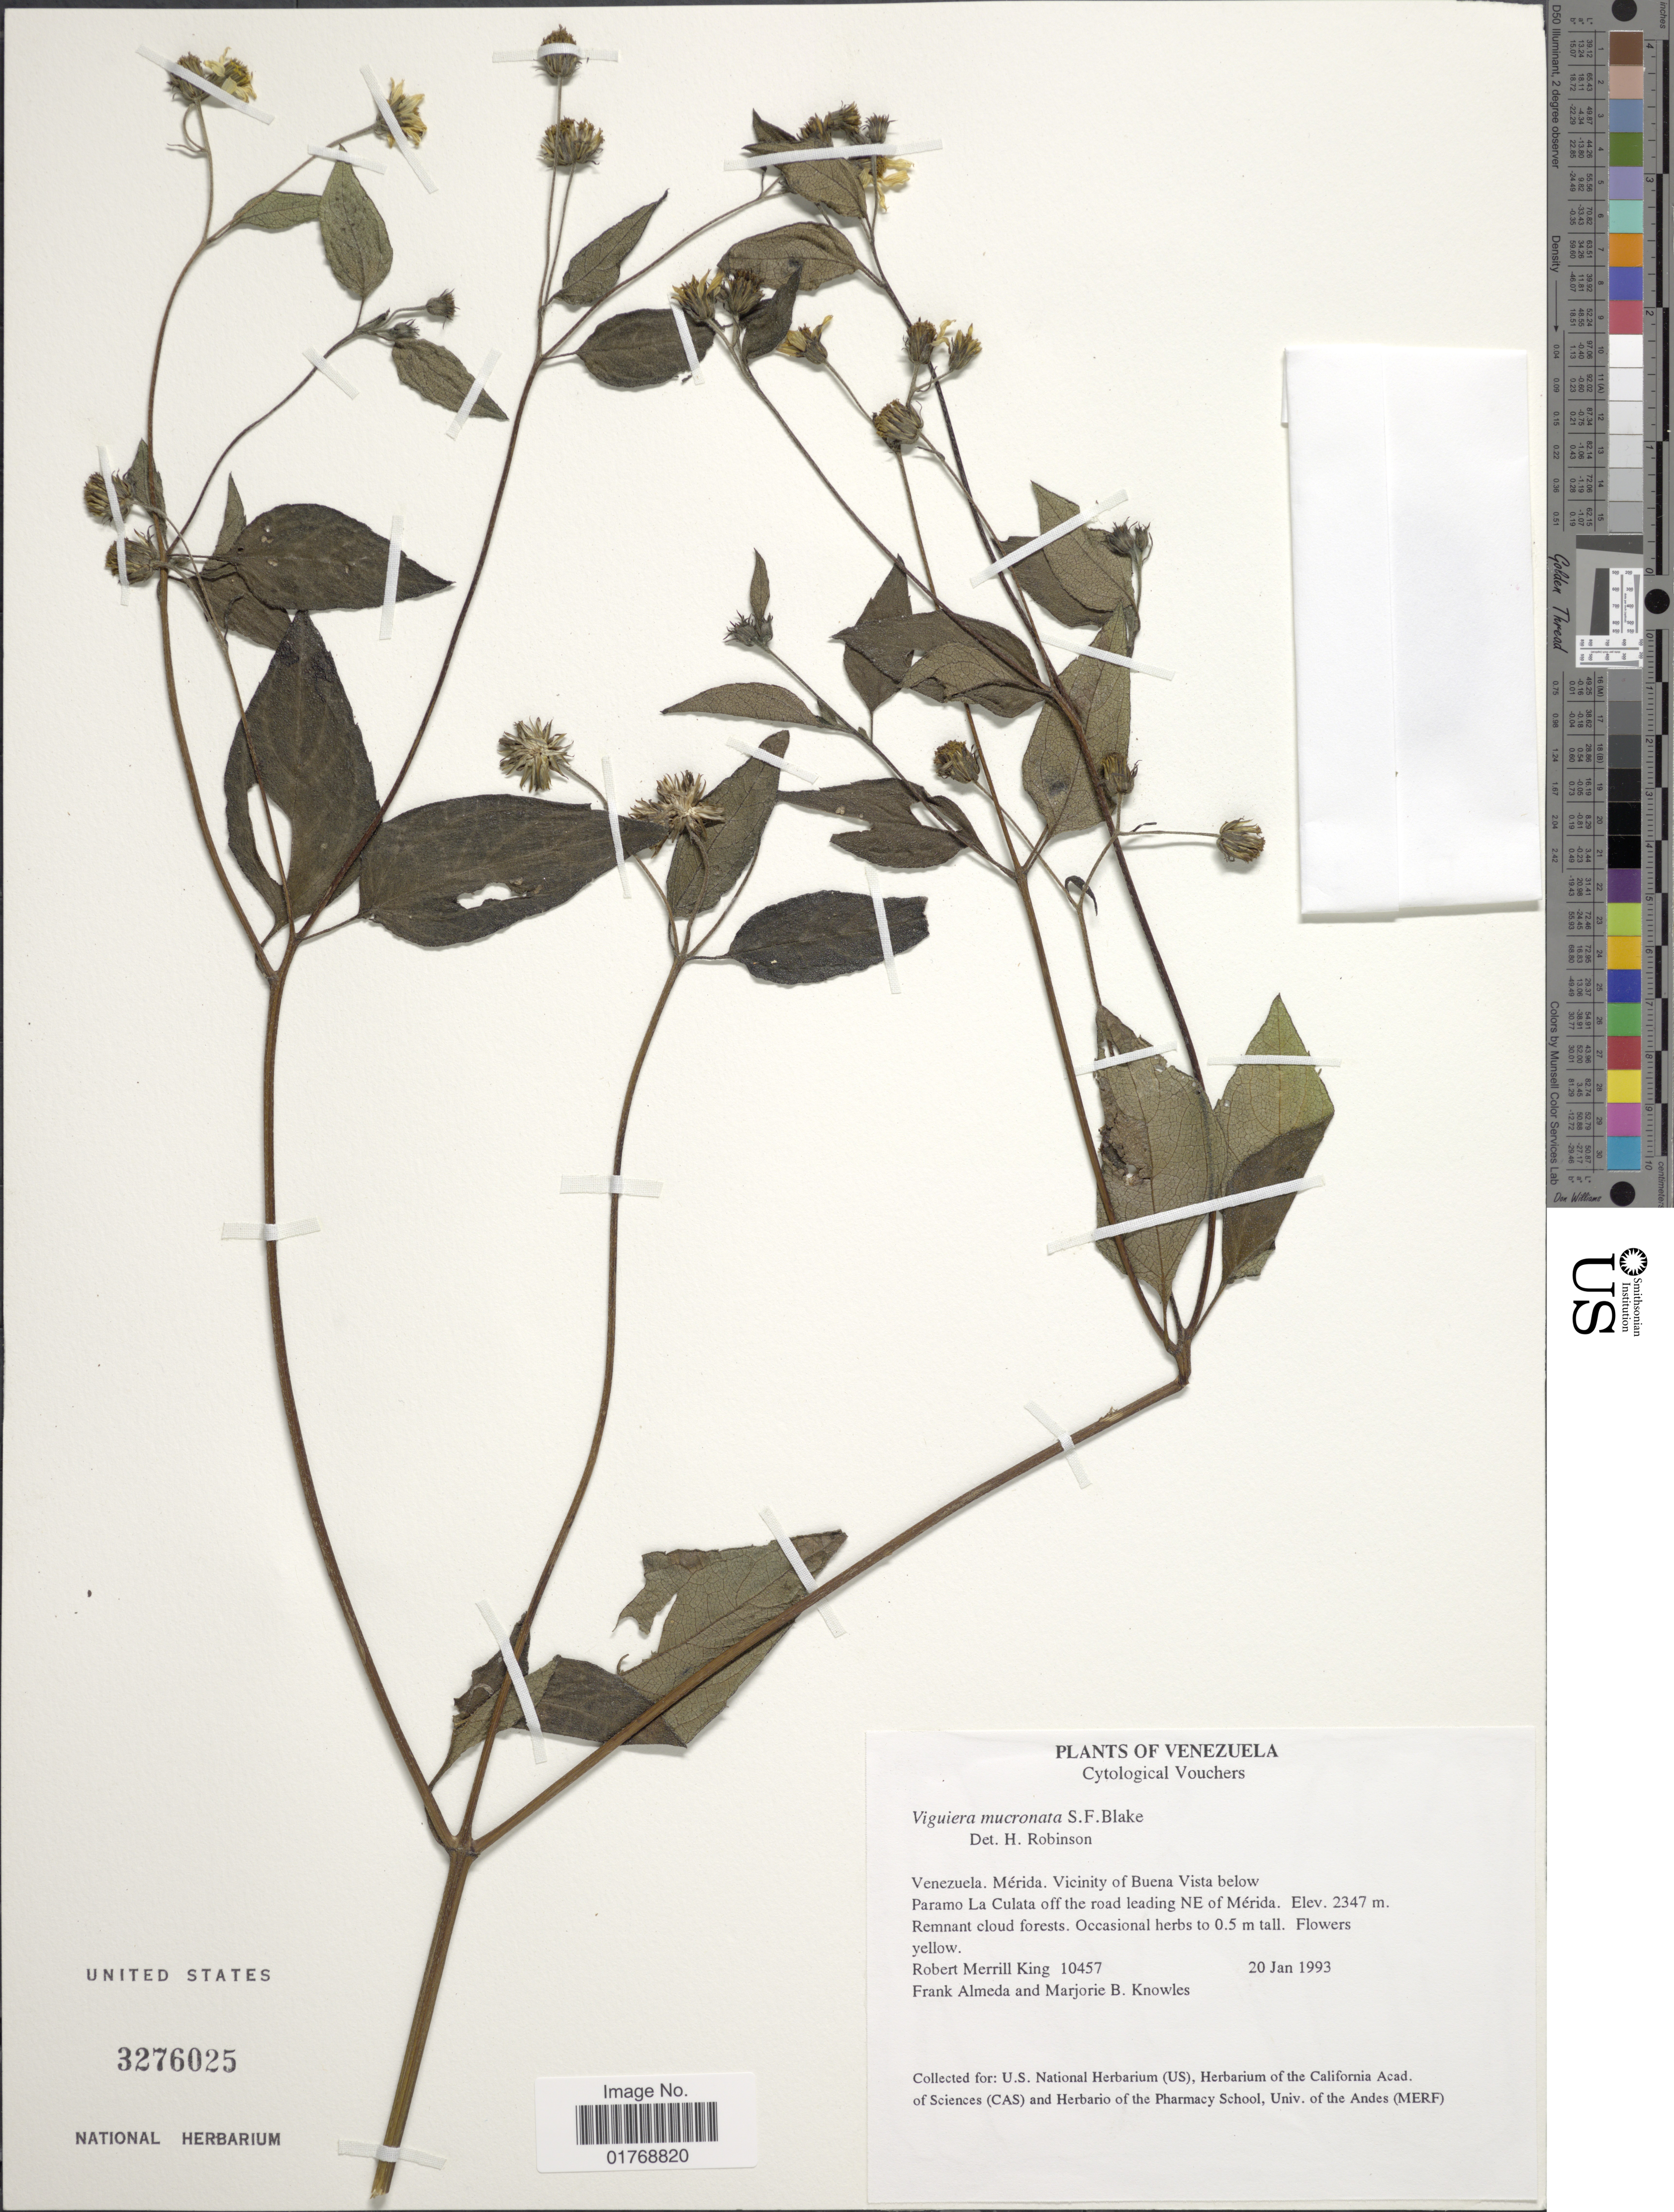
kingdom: Plantae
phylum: Tracheophyta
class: Magnoliopsida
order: Asterales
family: Asteraceae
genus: Viguiera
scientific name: Viguiera mucronata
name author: Blake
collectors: R. M. King, F. Almeda & M. B. Knowles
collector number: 10457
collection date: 1993-01-20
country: Venezuela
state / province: Mérida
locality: Venezuela. Mérida. Vicinity of Buena Vista below Paramo La Culata off the road leading NE of Mérida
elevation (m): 2347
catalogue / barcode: US 3276025